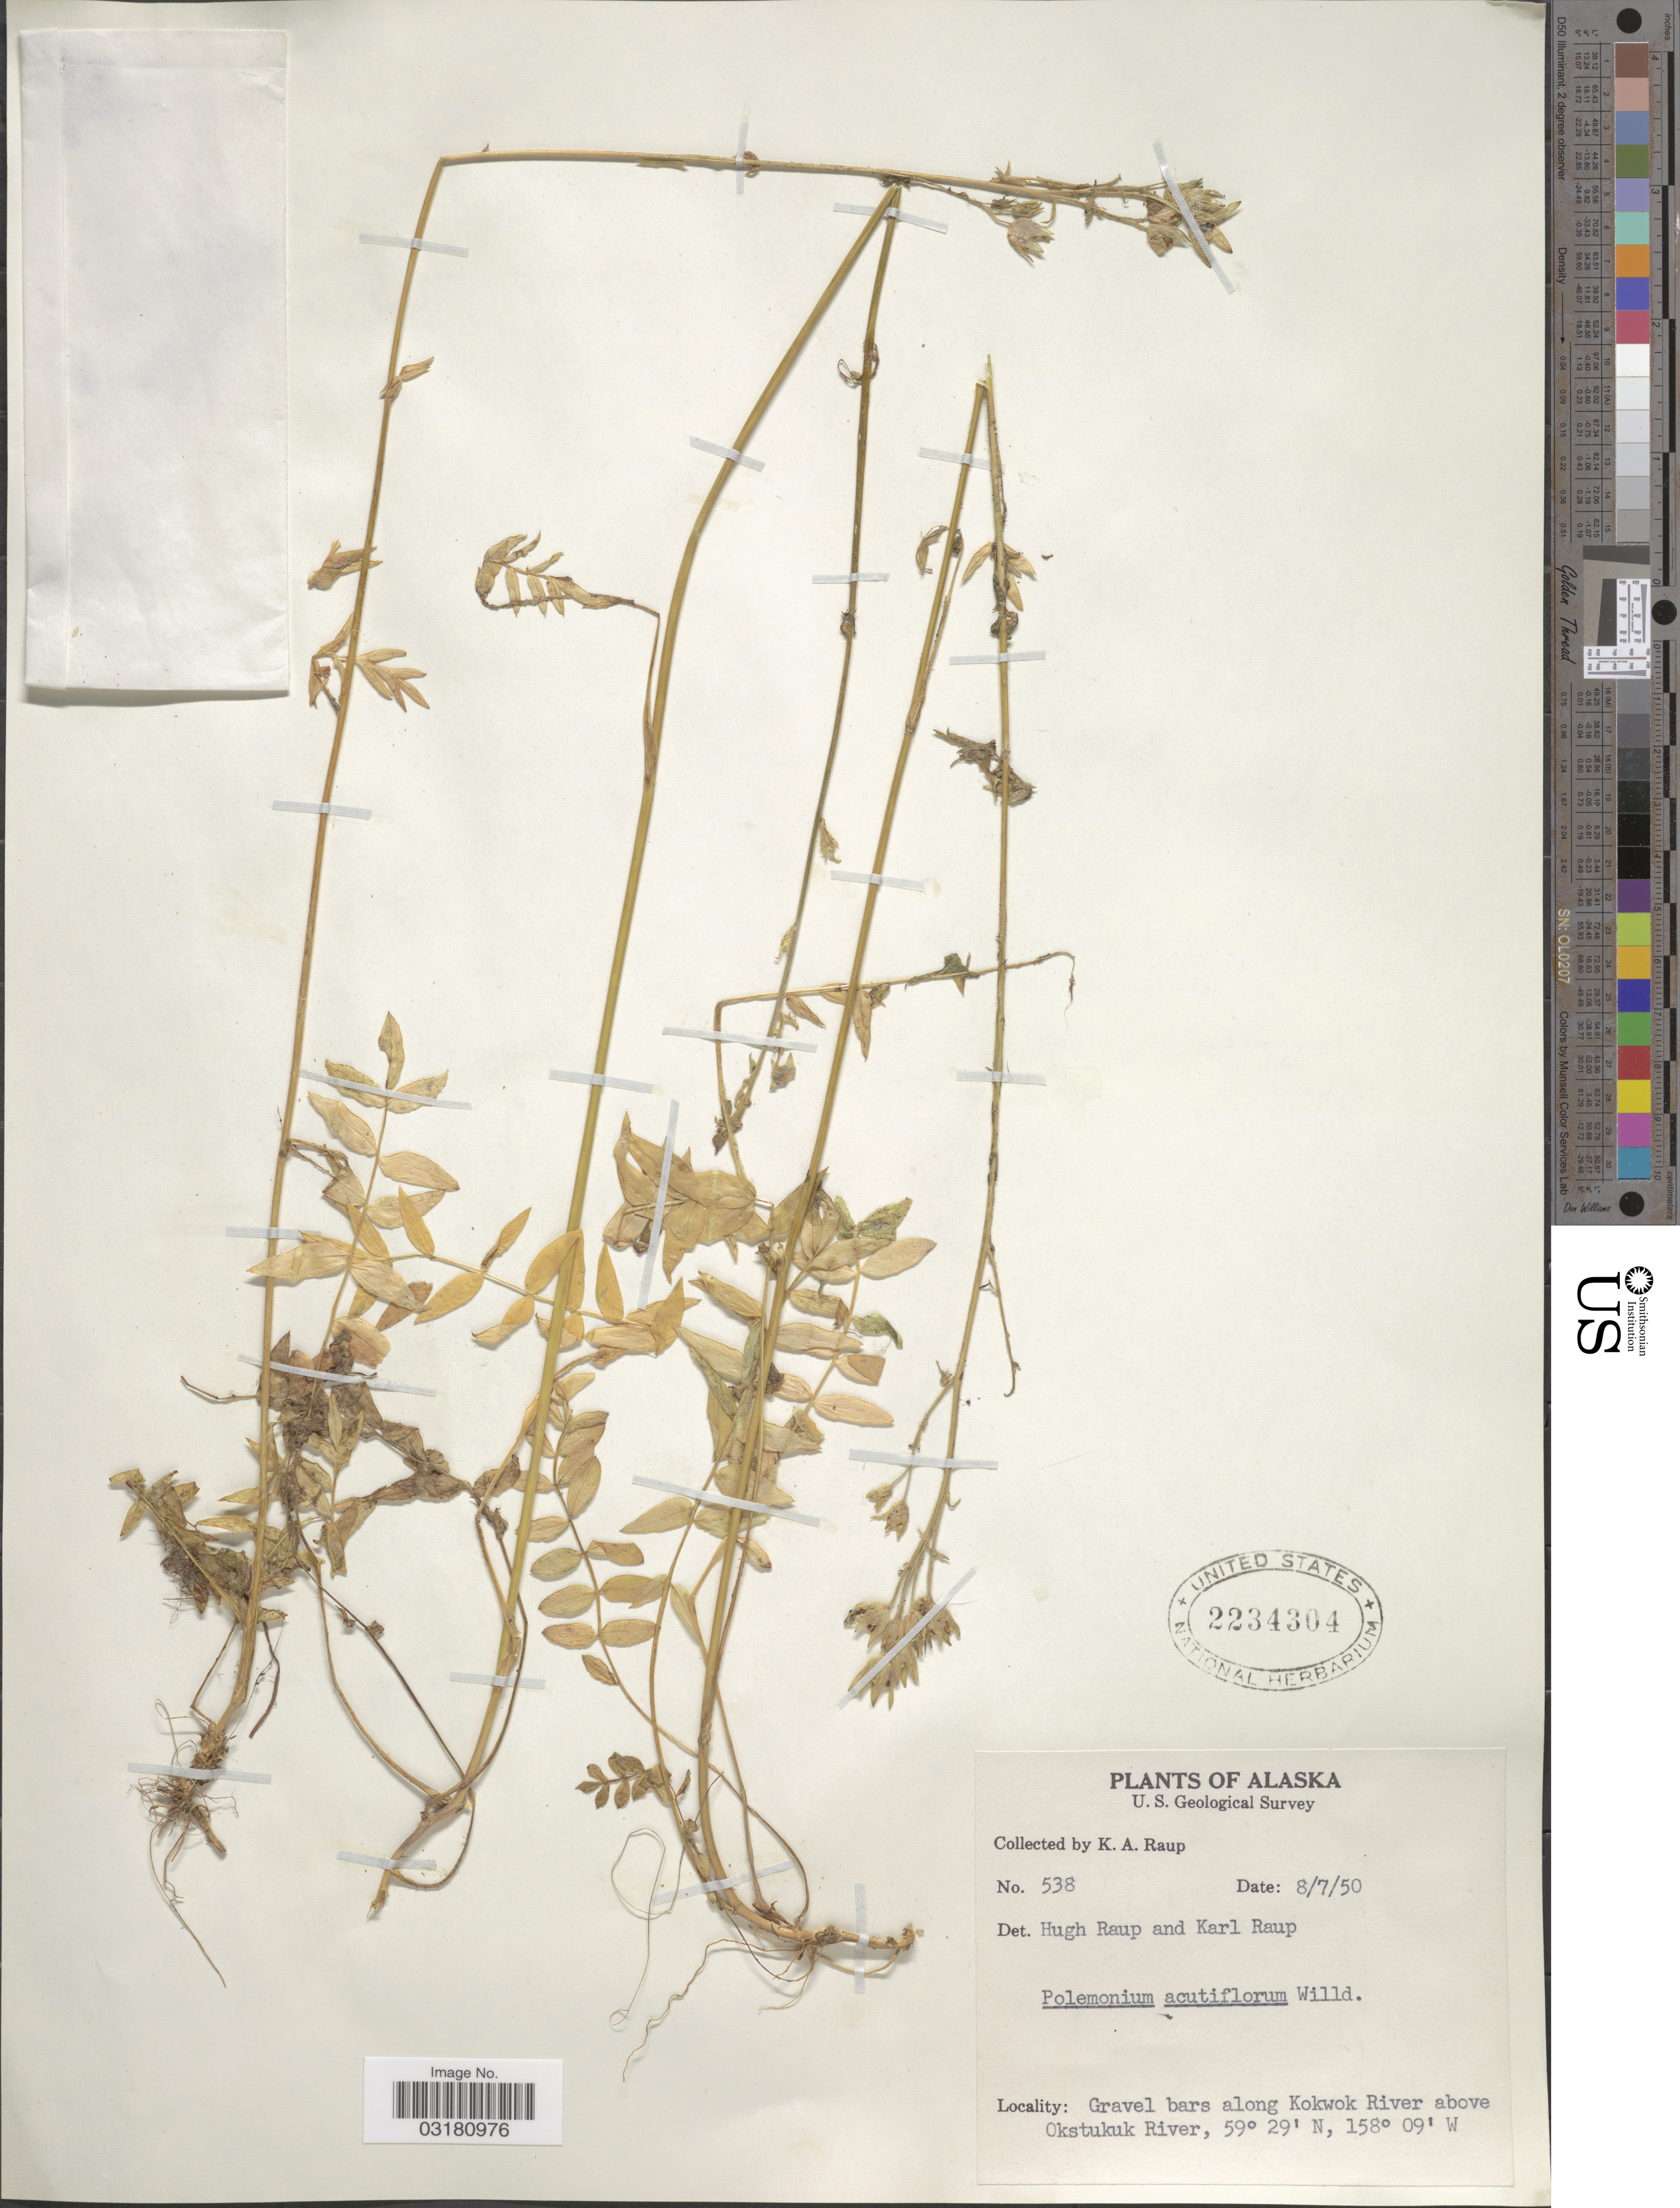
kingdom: Plantae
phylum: Tracheophyta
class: Magnoliopsida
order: Ericales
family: Polemoniaceae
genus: Polemonium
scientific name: Polemonium caeruleum var. villosum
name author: (Rudolph ex Georgi) Brand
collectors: K. Raup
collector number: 538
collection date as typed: Transcribed d/m/y: 7/8/50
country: United States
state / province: Alaska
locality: Gravel bars along Kokwok River above Okstukuk River.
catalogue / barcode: US 2234304